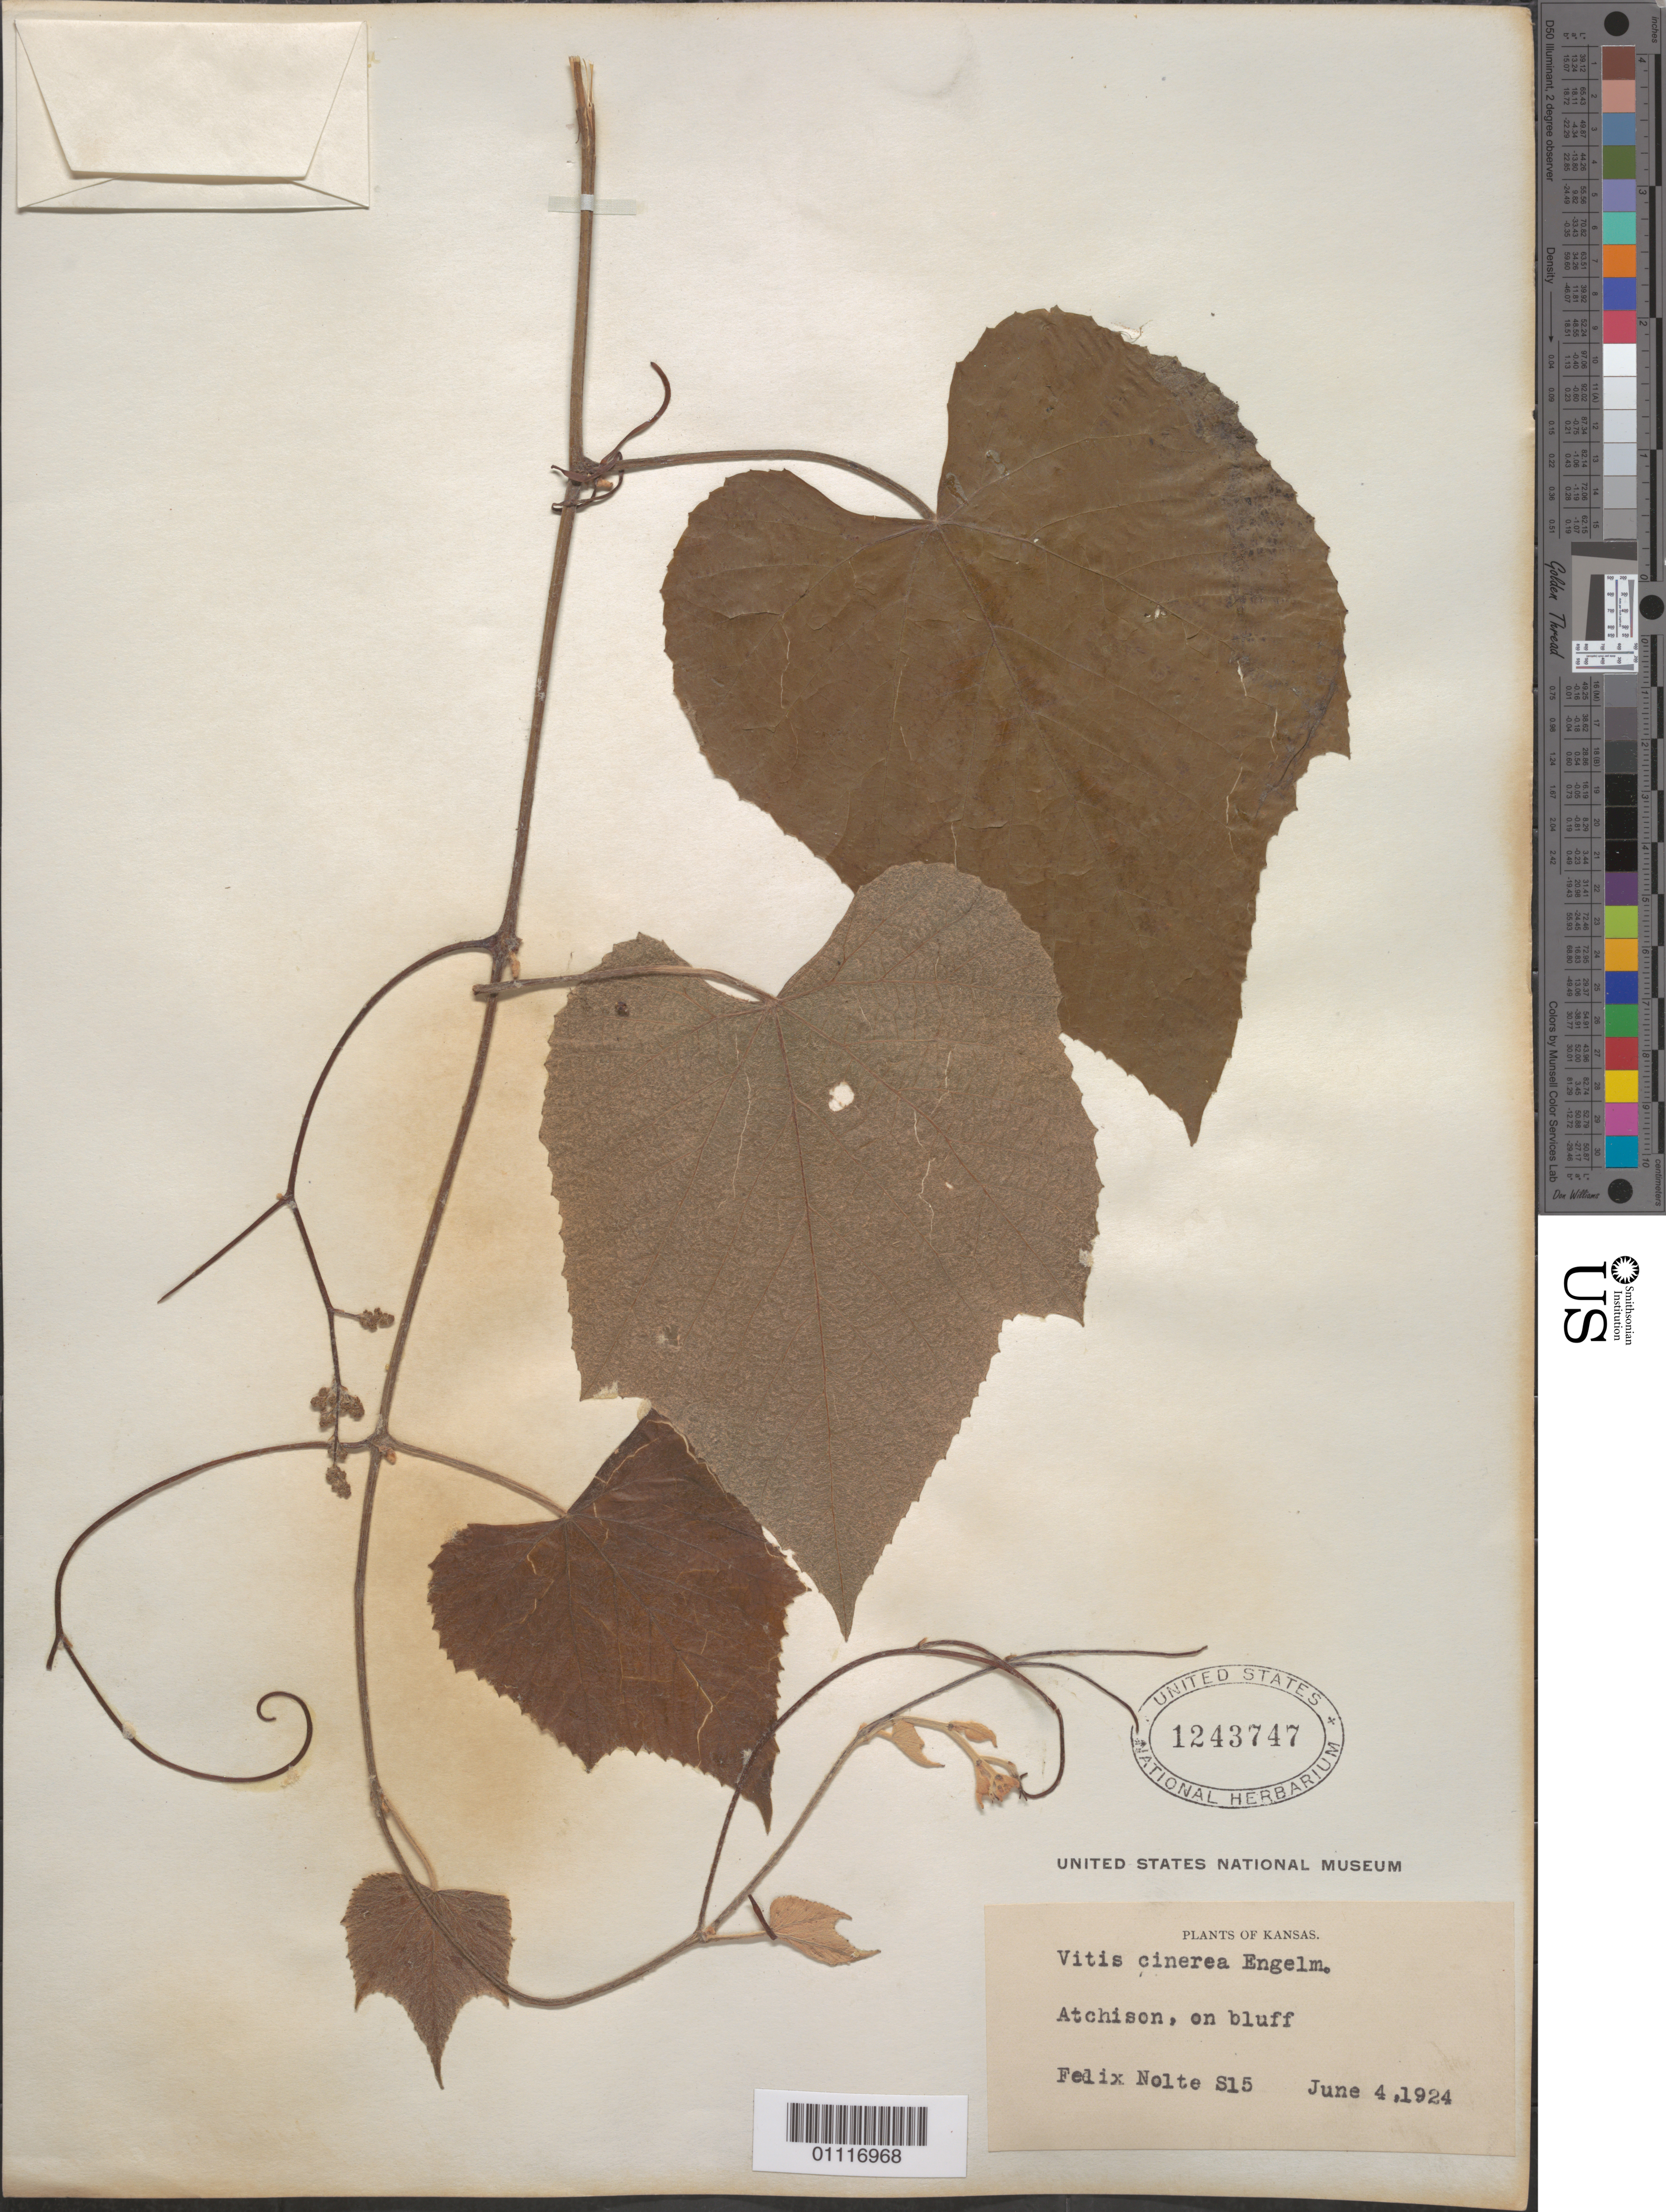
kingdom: Plantae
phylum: Tracheophyta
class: Magnoliopsida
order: Vitales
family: Vitaceae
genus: Vitis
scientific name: Vitis cinerea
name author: (Engelm.) Millardet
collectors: F. Nolte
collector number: S15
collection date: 1924-06-04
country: United States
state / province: Kansas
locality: Atchison, on bluff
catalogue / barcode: US 1243747